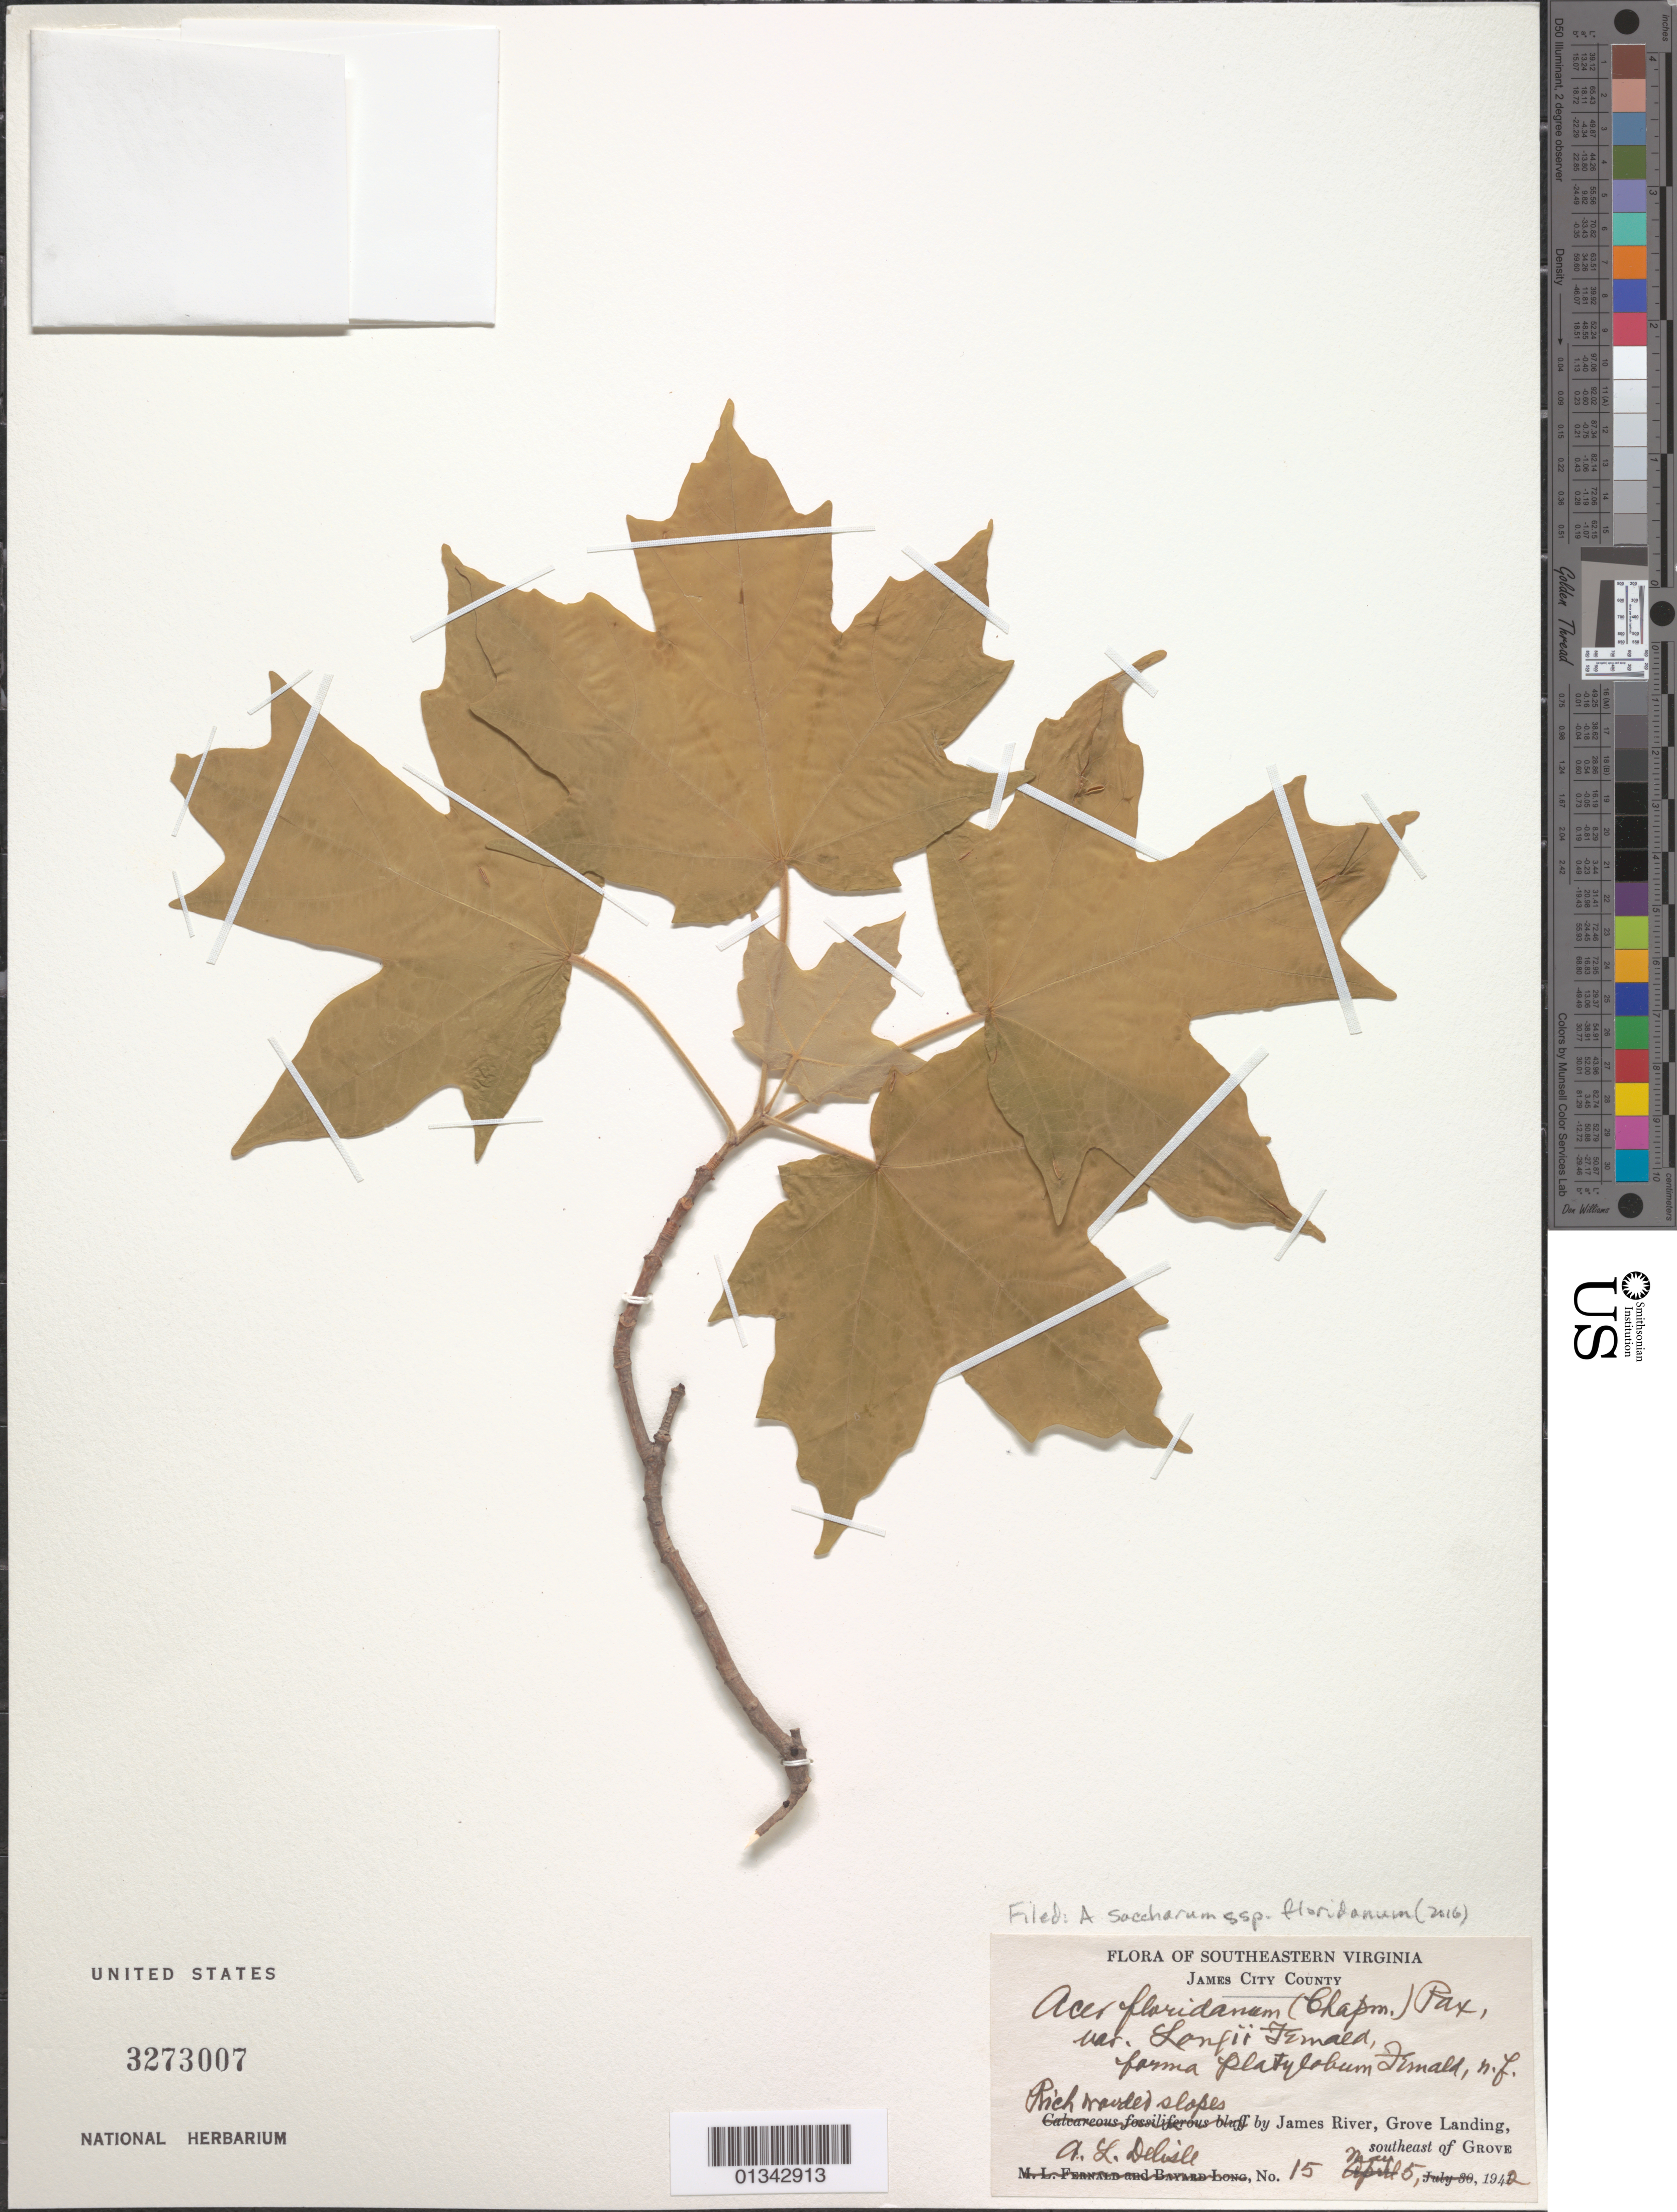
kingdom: Plantae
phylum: Tracheophyta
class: Magnoliopsida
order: Sapindales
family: Sapindaceae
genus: Acer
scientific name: Acer saccharum subsp. floridanum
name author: (Chapm.) Desmarais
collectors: A. Delisle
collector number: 15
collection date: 1942-05-05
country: United States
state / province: Virginia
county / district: James City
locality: James River, Grove Landing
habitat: Rich wooded slopes by river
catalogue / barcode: US 3273007